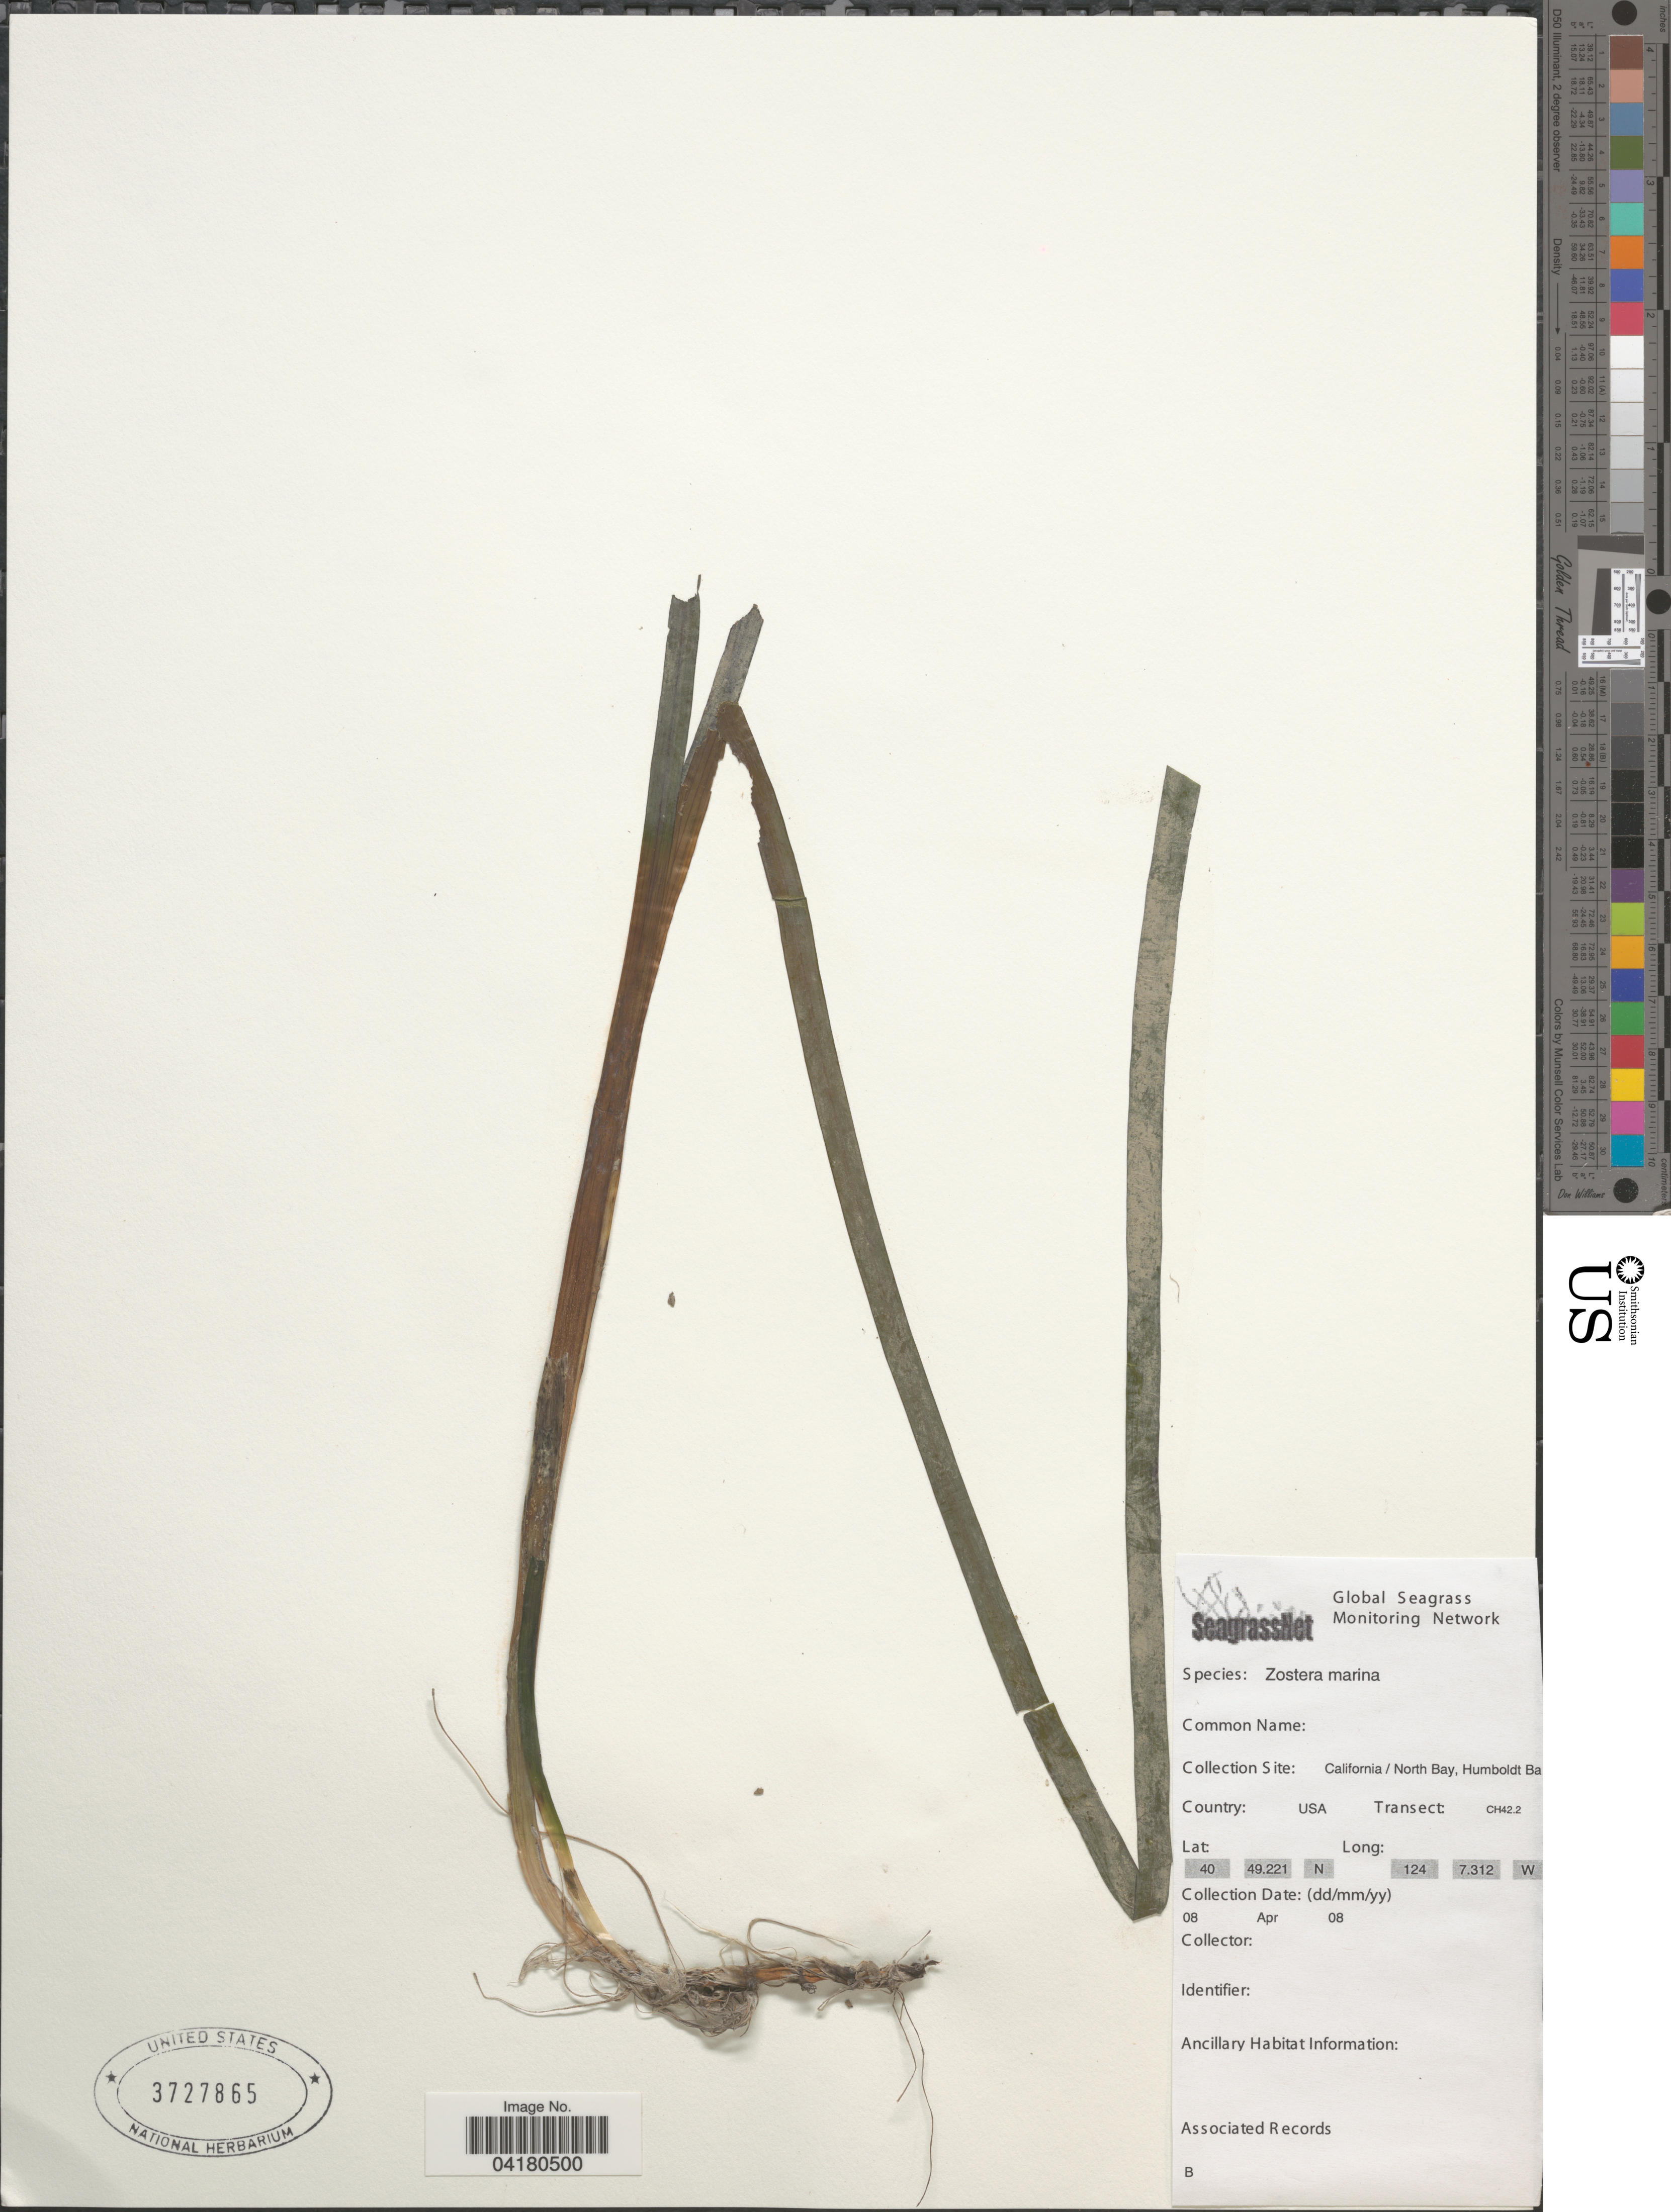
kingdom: Plantae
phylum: Tracheophyta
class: Liliopsida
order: Alismatales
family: Zosteraceae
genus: Zostera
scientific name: Zostera marina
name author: L.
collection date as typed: Transcribed d/m/y: 8/4/8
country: United States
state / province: California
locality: Collection Site: California / North Bay, Humboldt Ba. Transect: CH42.2.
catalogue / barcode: US 3727865